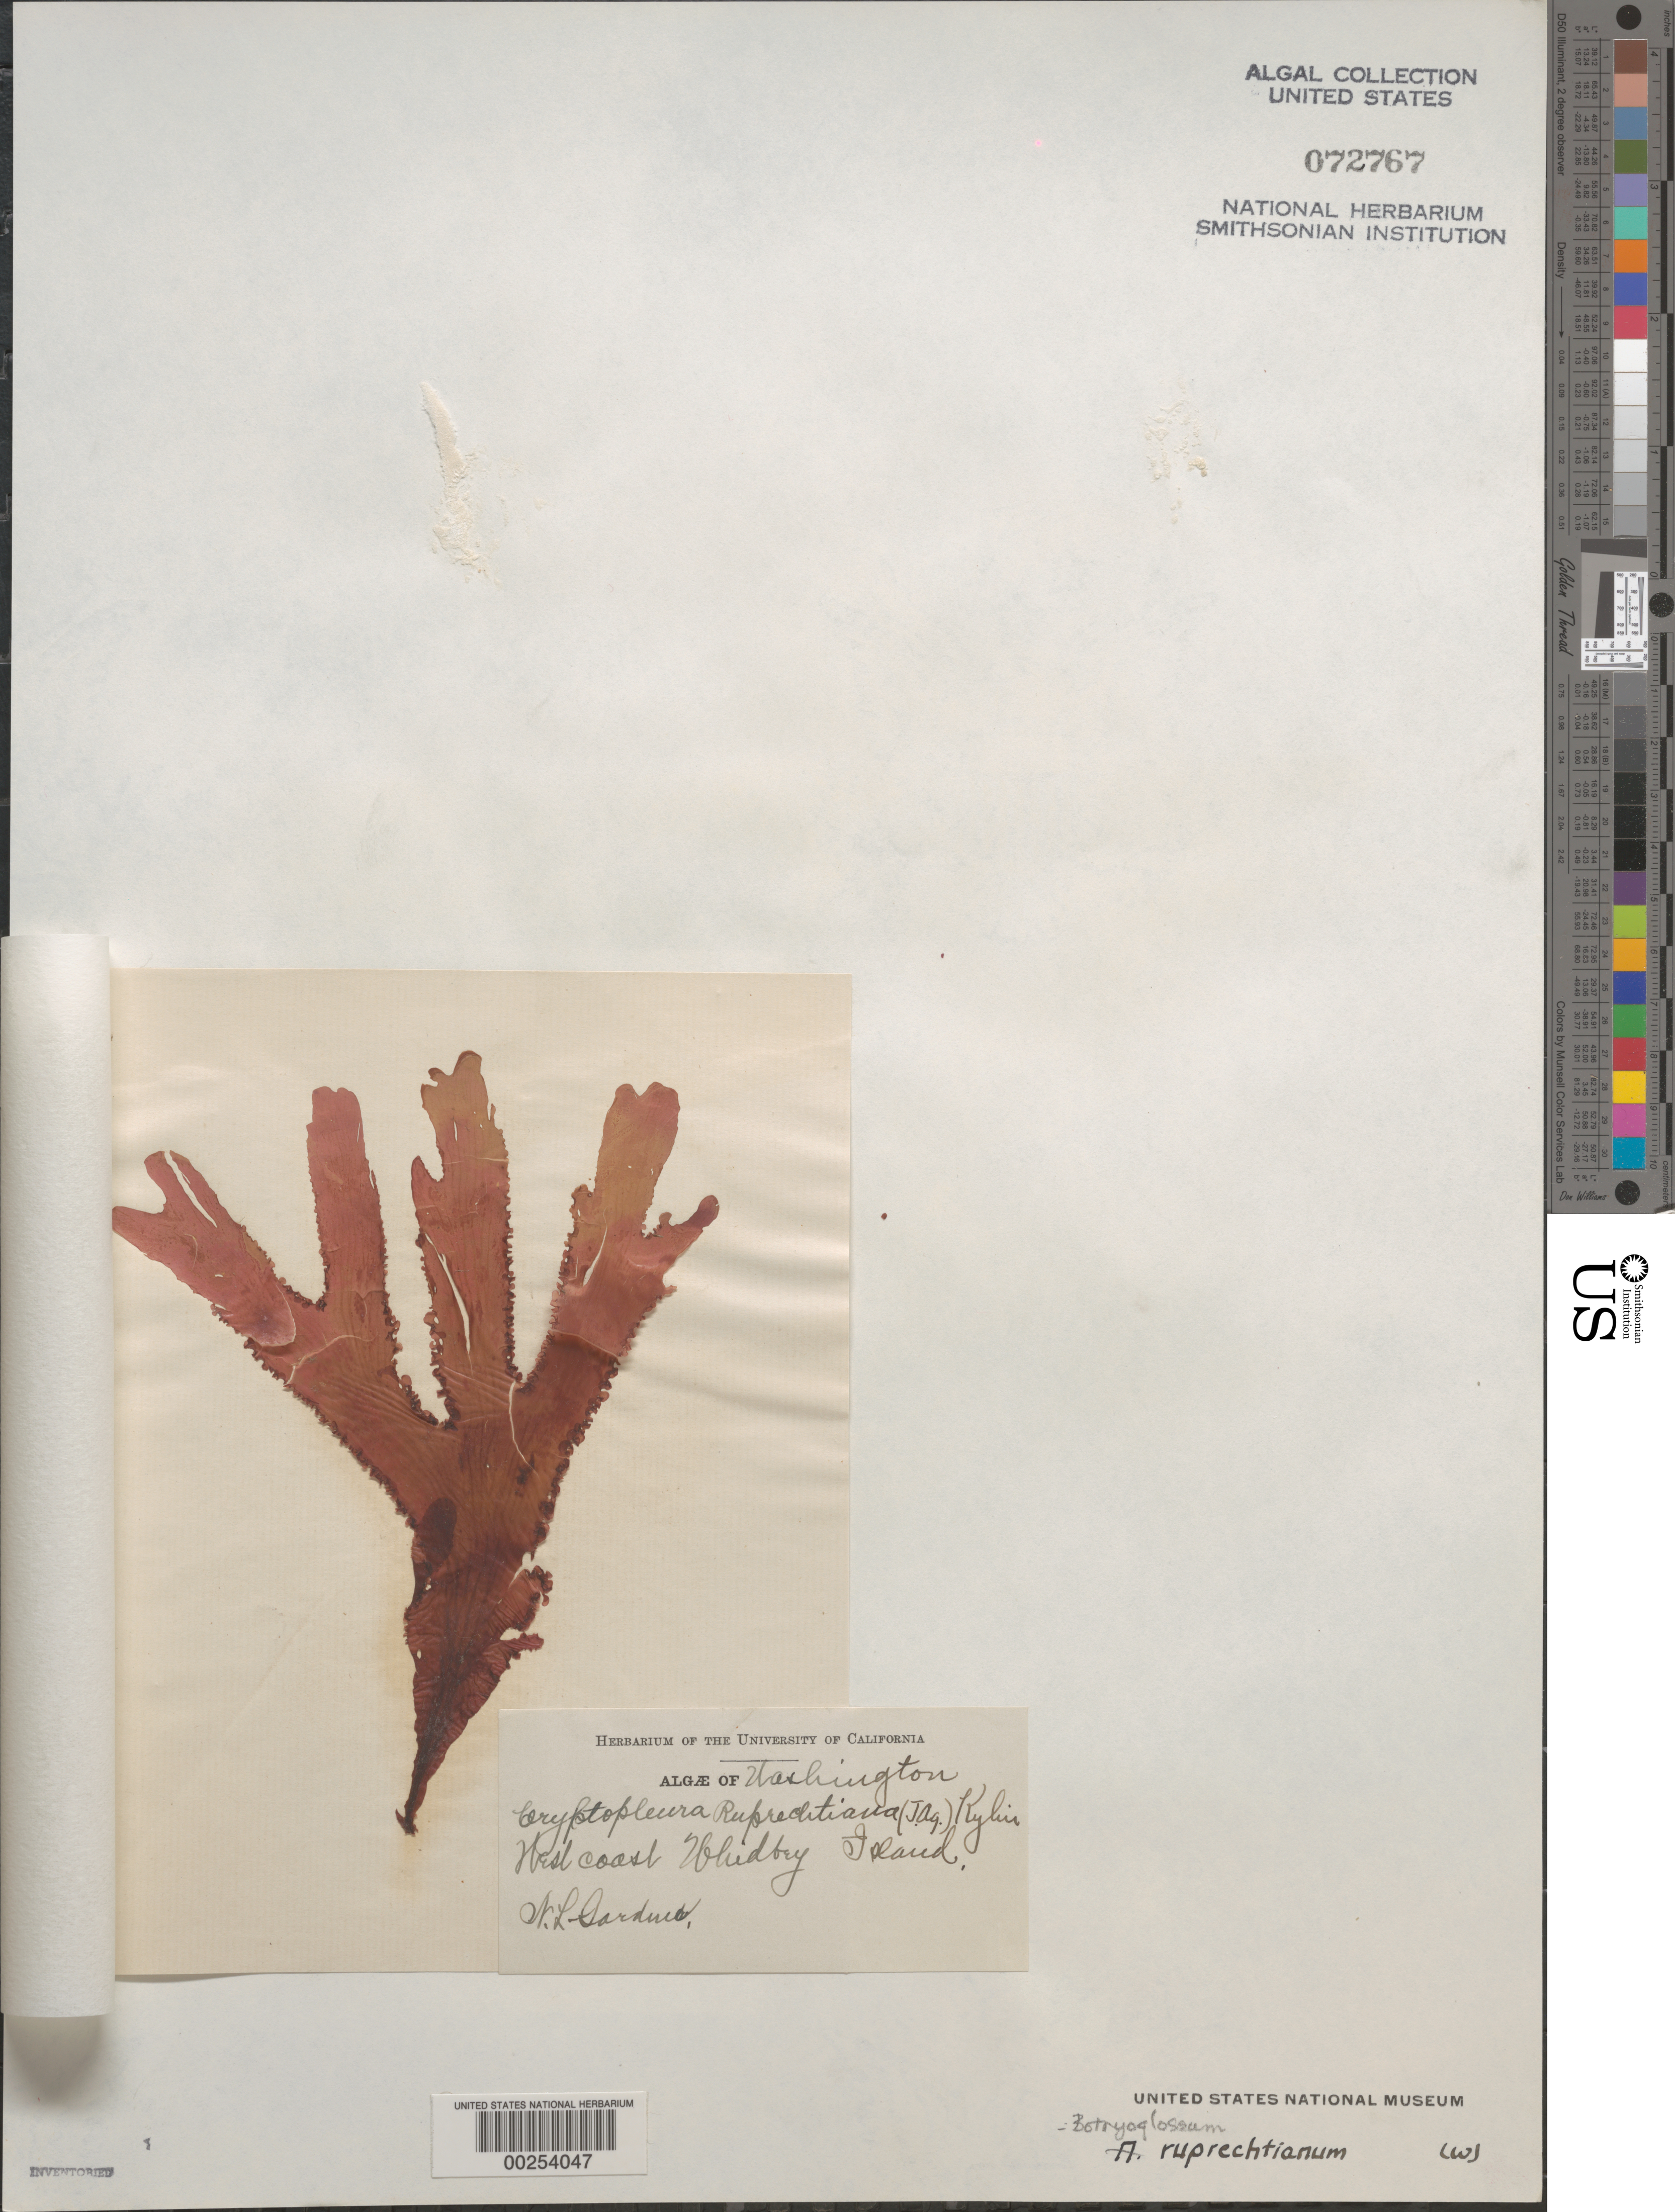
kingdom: Plantae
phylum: Rhodophyta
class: Florideophyceae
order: Ceramiales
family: Delesseriaceae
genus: Cryptopleura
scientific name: Cryptopleura ruprechtiana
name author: (J. Agardh) Kylin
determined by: Algae name updating Project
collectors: N. Gardner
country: United States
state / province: Washington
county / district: Island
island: Whidbey,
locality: West coast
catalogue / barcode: US 72767